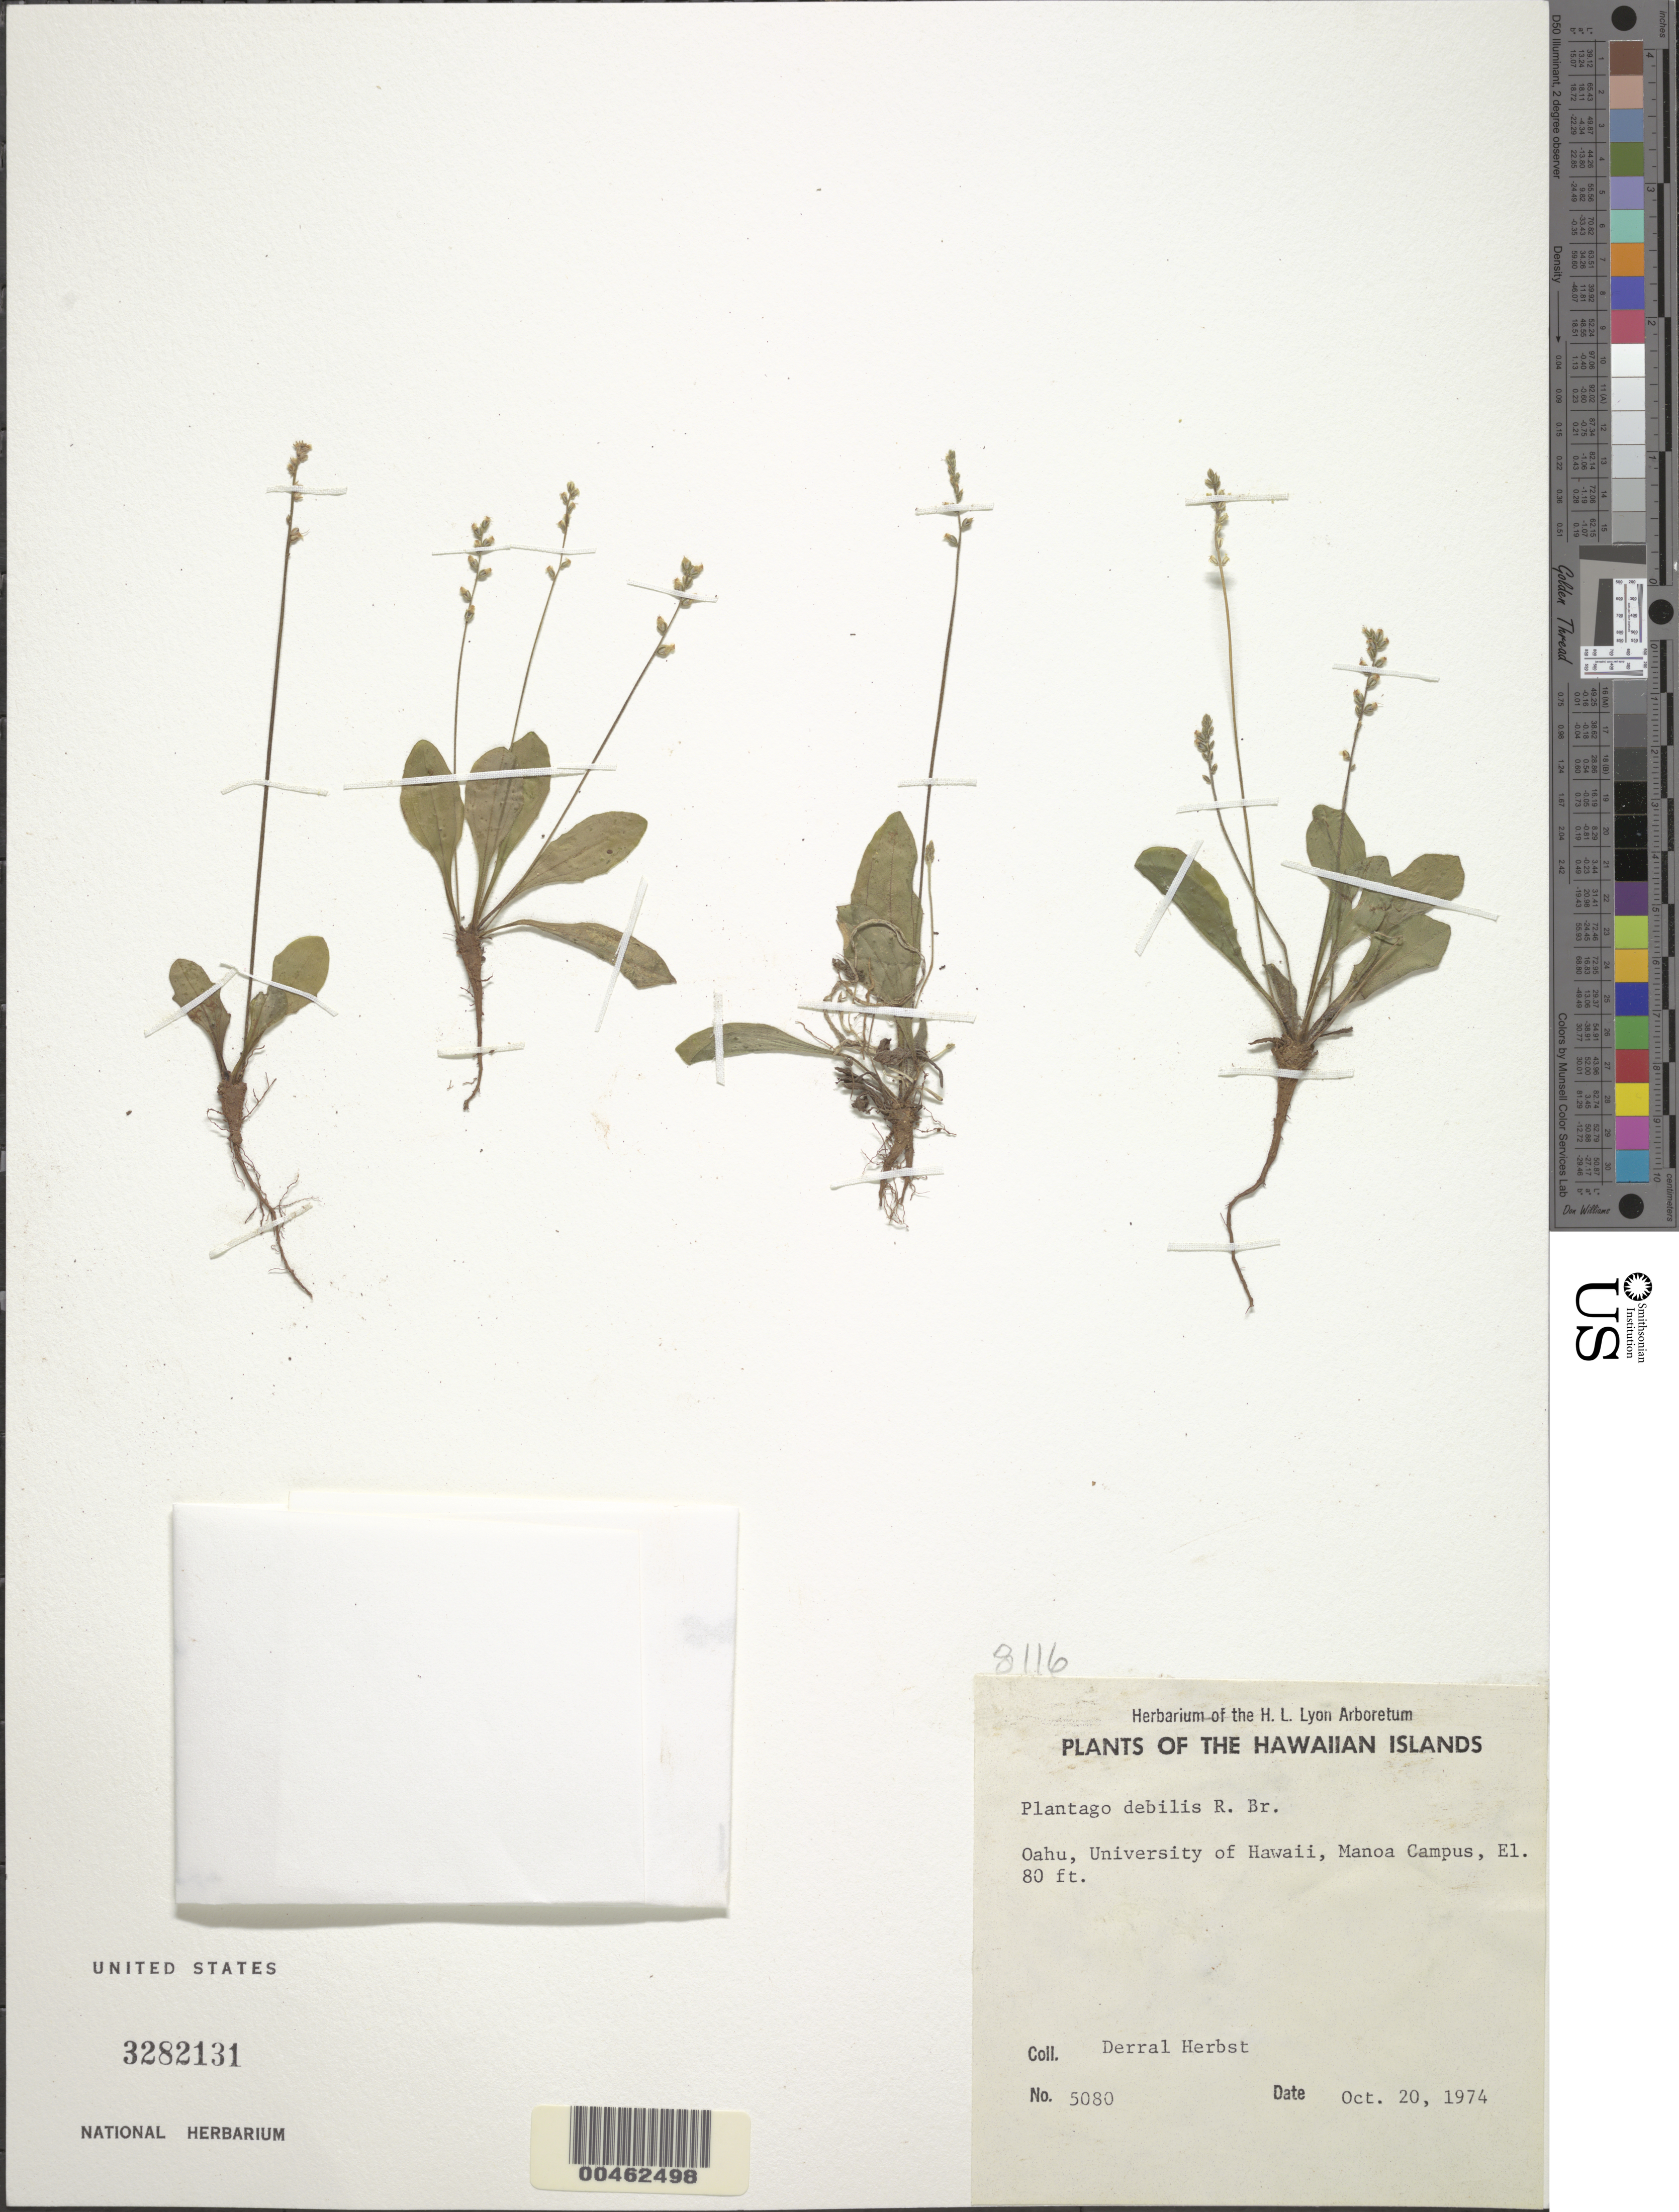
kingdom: Plantae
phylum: Tracheophyta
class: Magnoliopsida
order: Lamiales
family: Plantaginaceae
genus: Plantago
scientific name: Plantago debilis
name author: R. Br.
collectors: D. R. Herbst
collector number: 5080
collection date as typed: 20 Oct 1974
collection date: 1974-10-20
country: United States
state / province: Hawaii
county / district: Honolulu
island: Oahu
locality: University of Hawaii, Manoa Campus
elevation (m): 24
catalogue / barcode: US 3282131